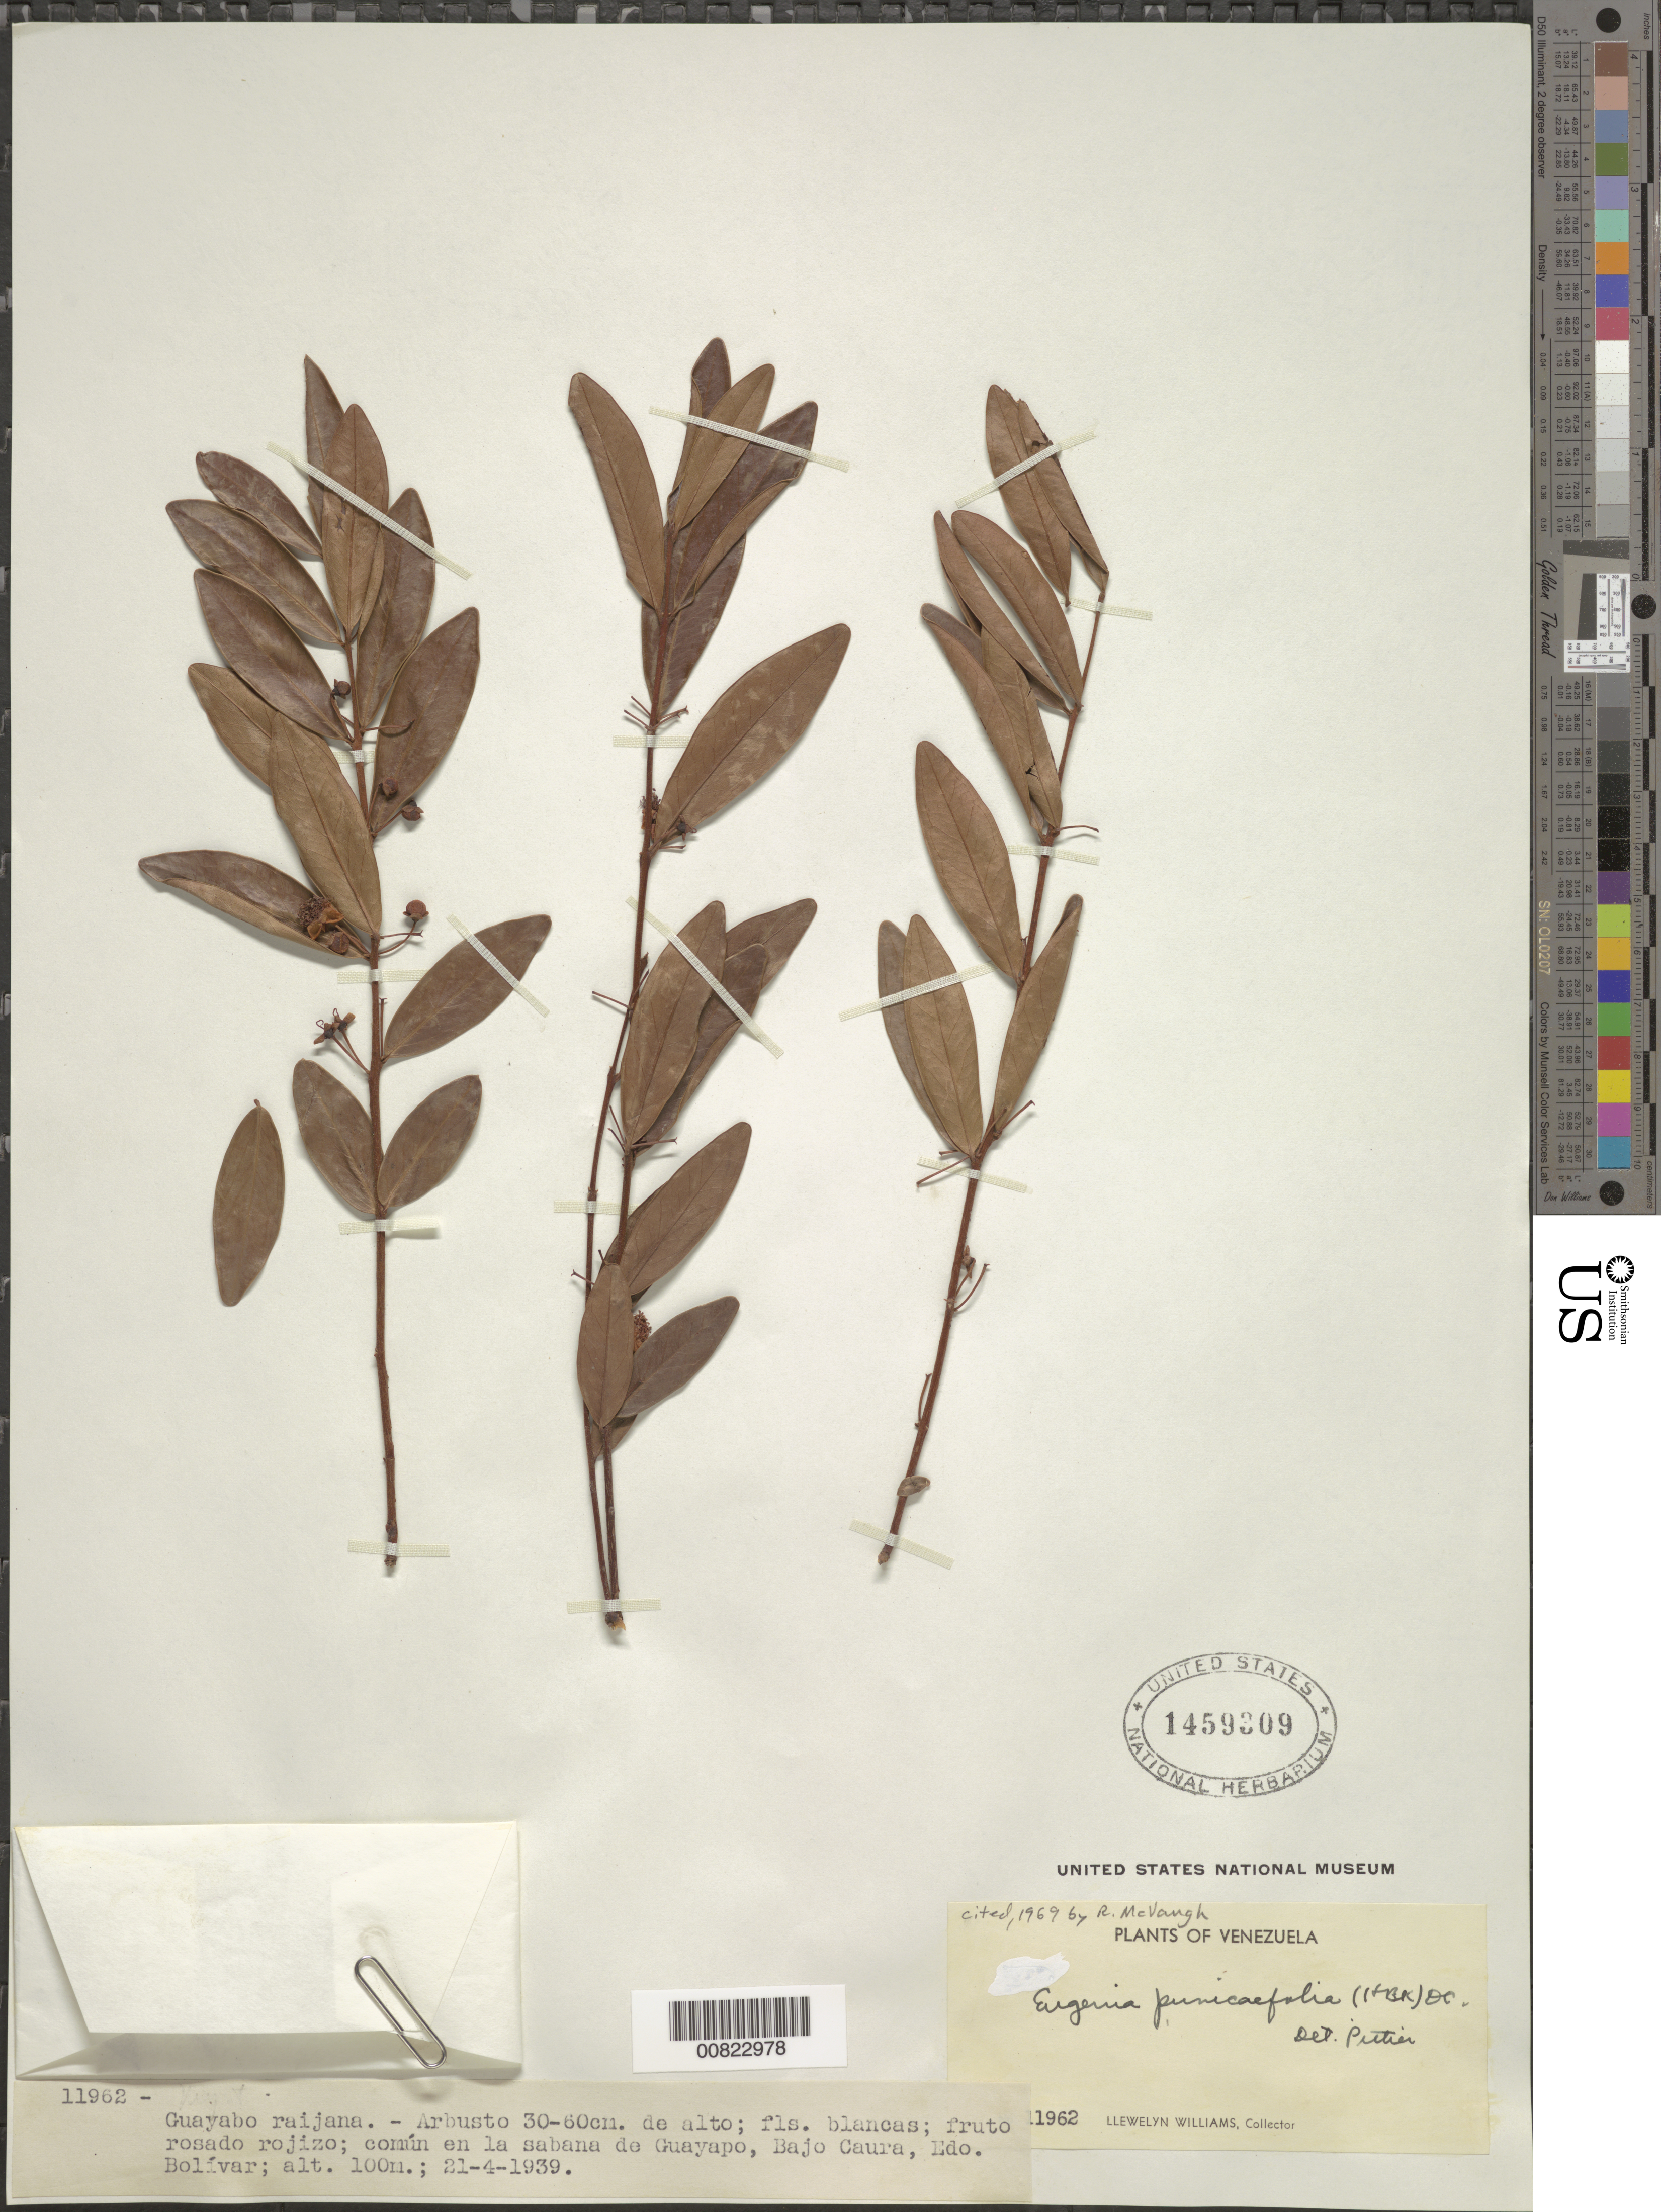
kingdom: Plantae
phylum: Tracheophyta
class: Magnoliopsida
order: Myrtales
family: Myrtaceae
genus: Eugenia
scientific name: Eugenia punicifolia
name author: (Kunth) DC.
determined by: McVaugh, R.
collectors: Ll. Williams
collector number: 11962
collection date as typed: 21-Apr-39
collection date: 1939-04-21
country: Venezuela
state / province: Bolívar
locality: Guayapo, Bajo Caura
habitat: Savanna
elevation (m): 100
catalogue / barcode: US 1459309